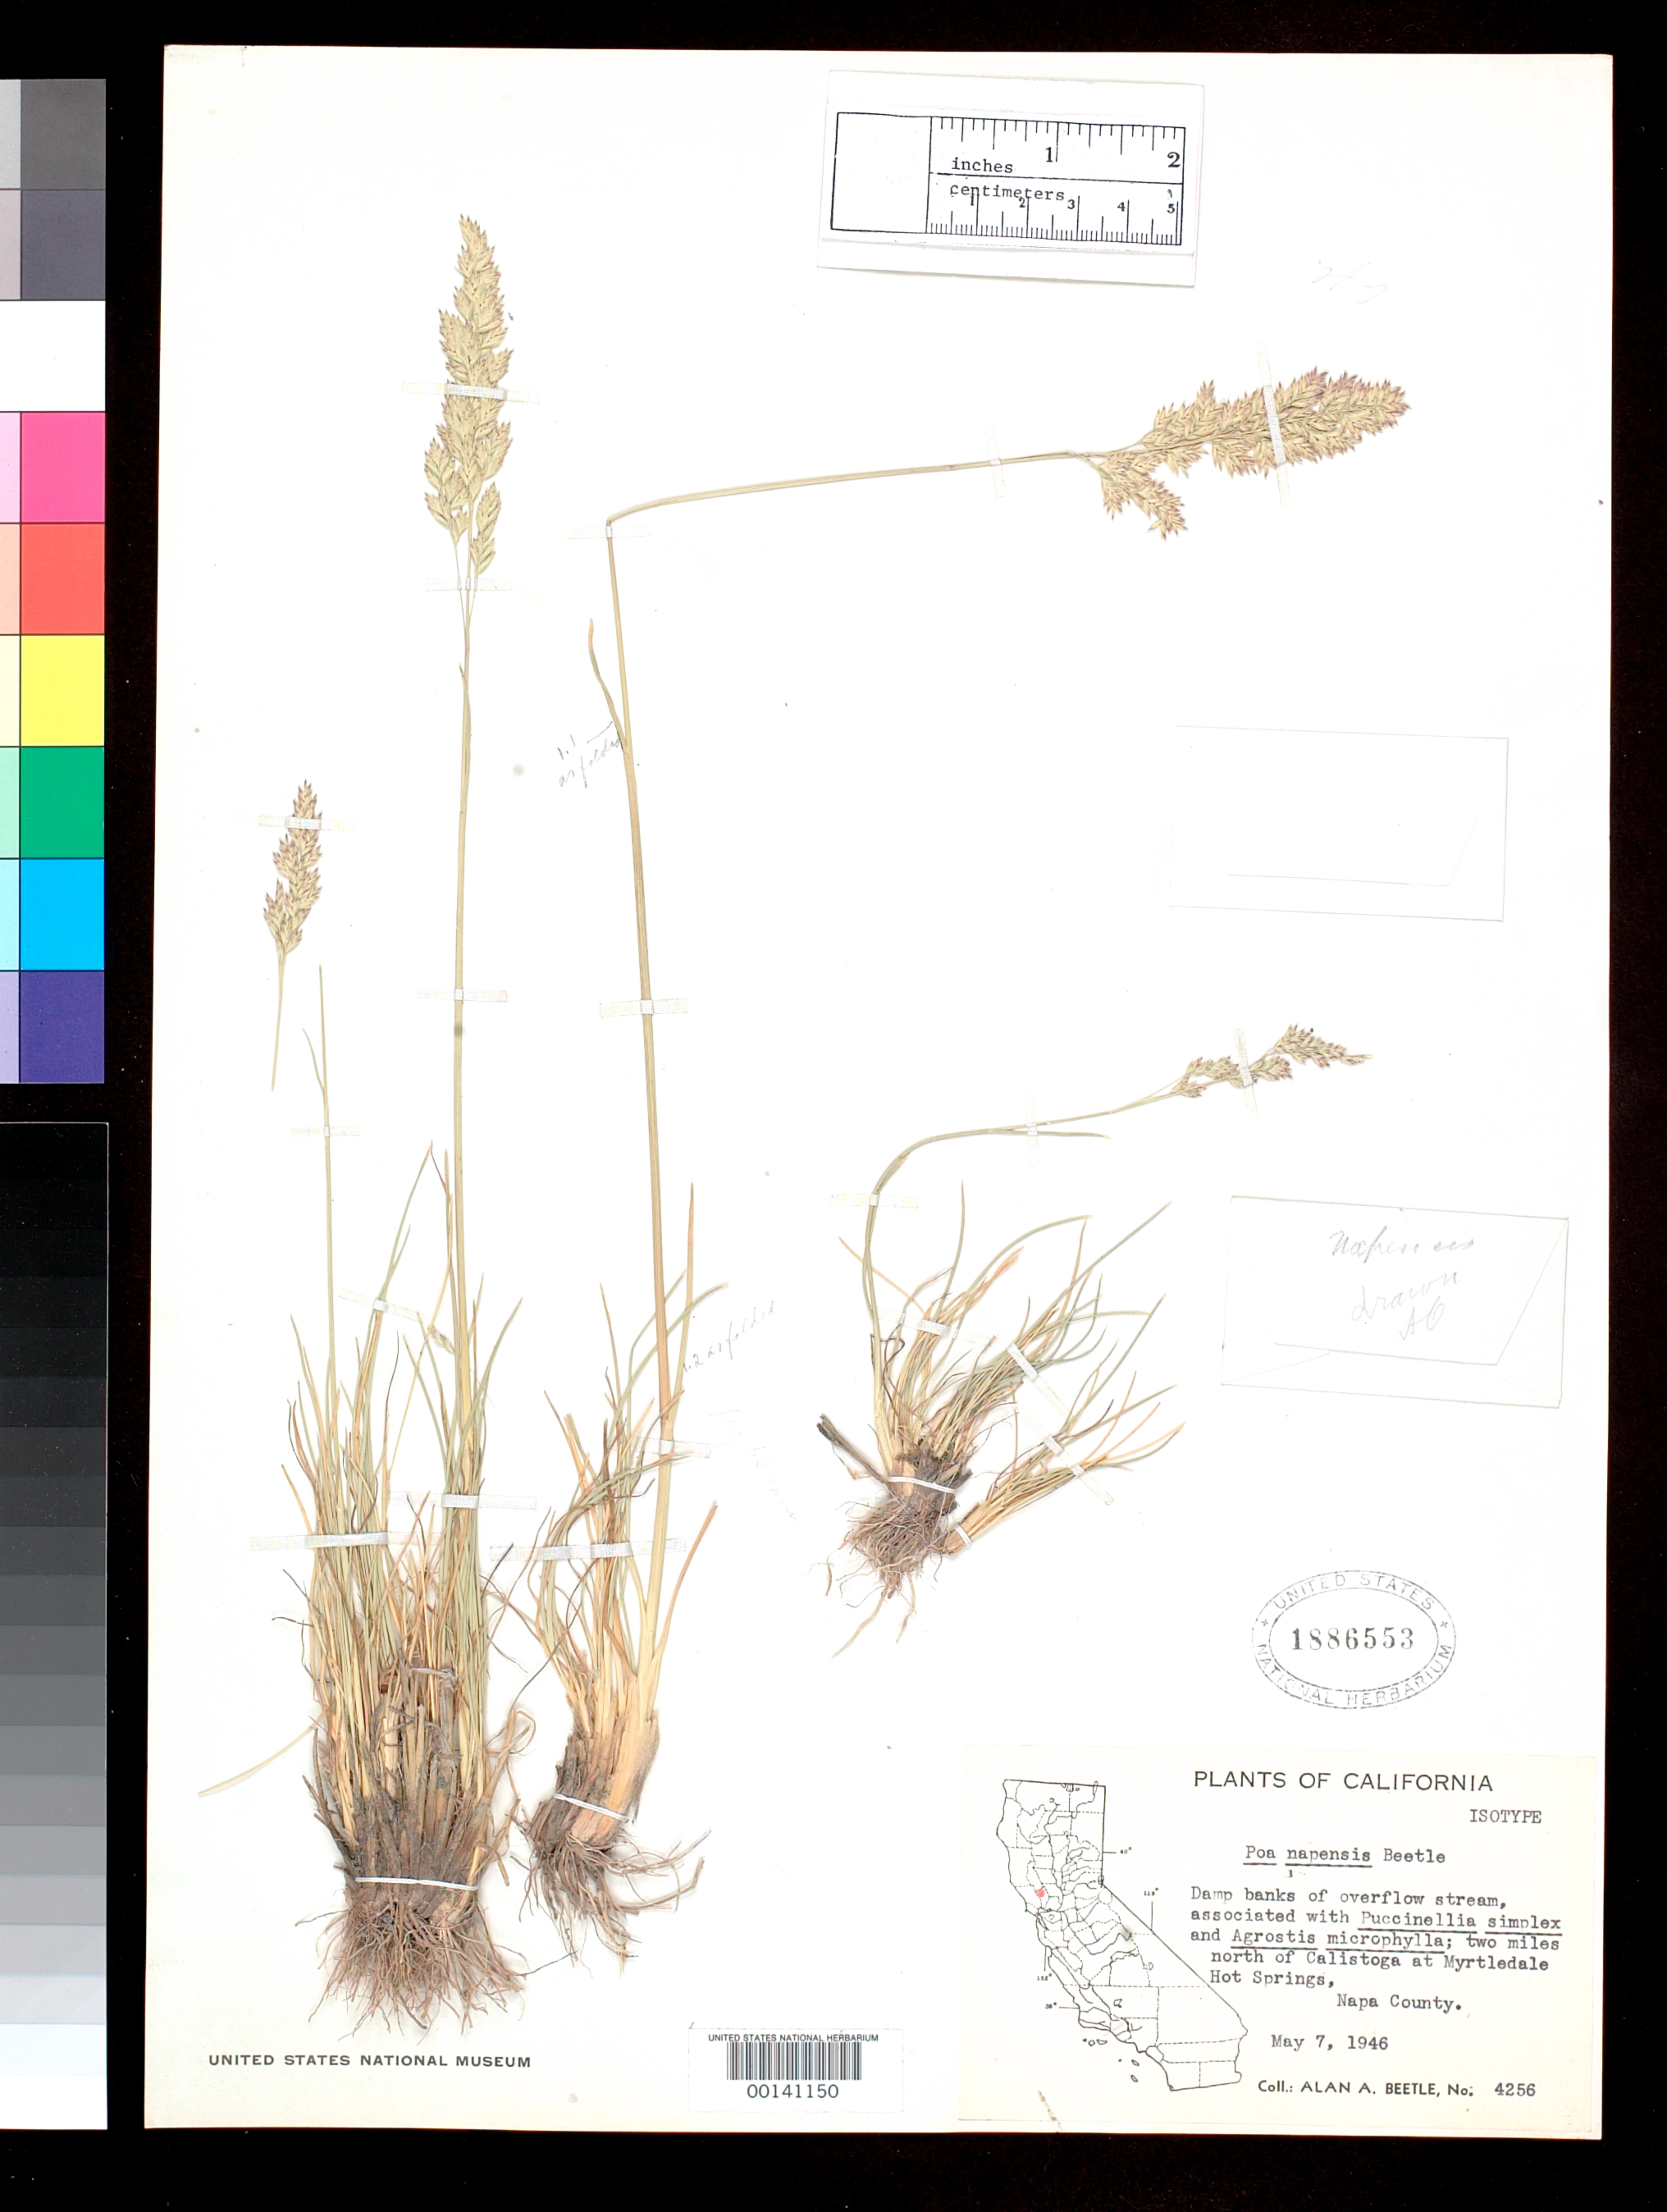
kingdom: Plantae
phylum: Tracheophyta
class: Liliopsida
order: Poales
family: Poaceae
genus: Poa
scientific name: Poa napensis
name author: Beetle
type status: Isotype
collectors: A. A. Beetle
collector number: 4256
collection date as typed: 07 May 1946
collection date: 1946-05-07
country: United States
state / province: California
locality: Napa.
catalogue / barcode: US 1886553